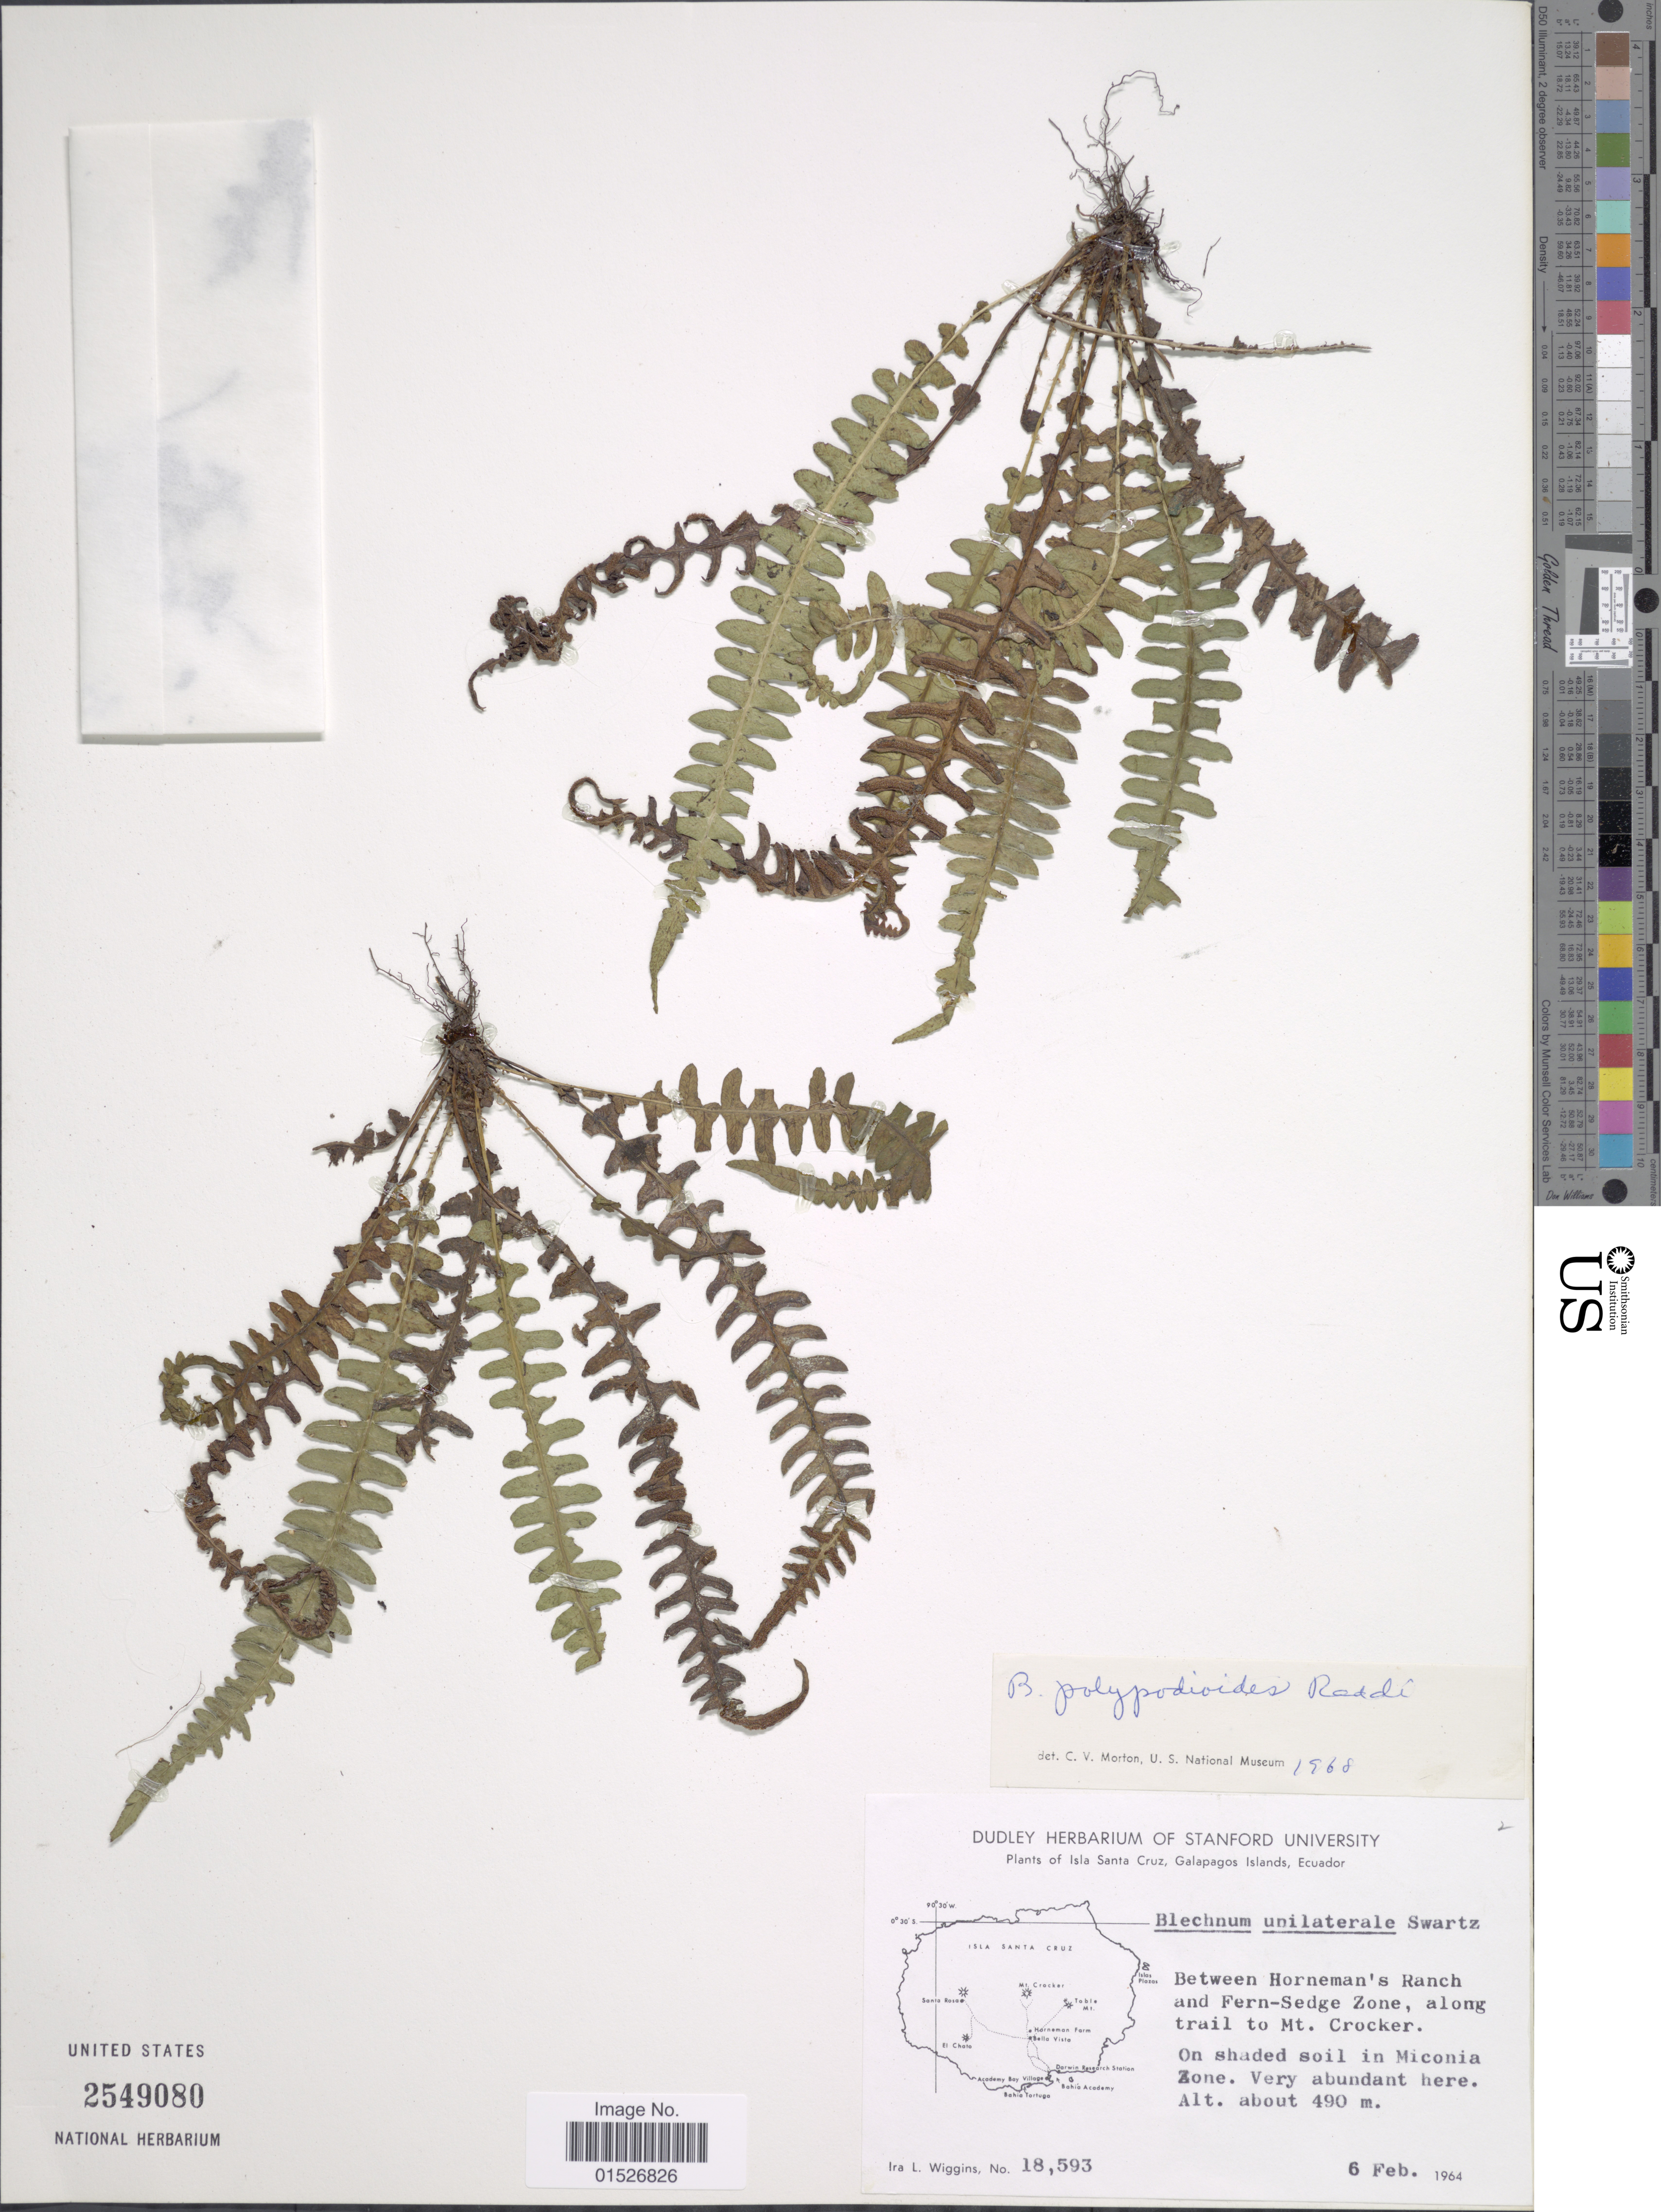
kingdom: Plantae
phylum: Tracheophyta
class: Polypodiopsida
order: Polypodiales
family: Blechnaceae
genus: Blechnum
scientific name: Blechnum polypodioides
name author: Raddi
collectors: I. L. Wiggins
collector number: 18593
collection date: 1964-02-06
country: Ecuador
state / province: Colón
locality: Isla Santa Cruz, Galapagos Island, Ecuador. Between Horneman's Ranch and Fern-Sedge Zone along trail to Mt. Crocker. In shaded soil in Miconia Zone.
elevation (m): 490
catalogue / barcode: US 2549080